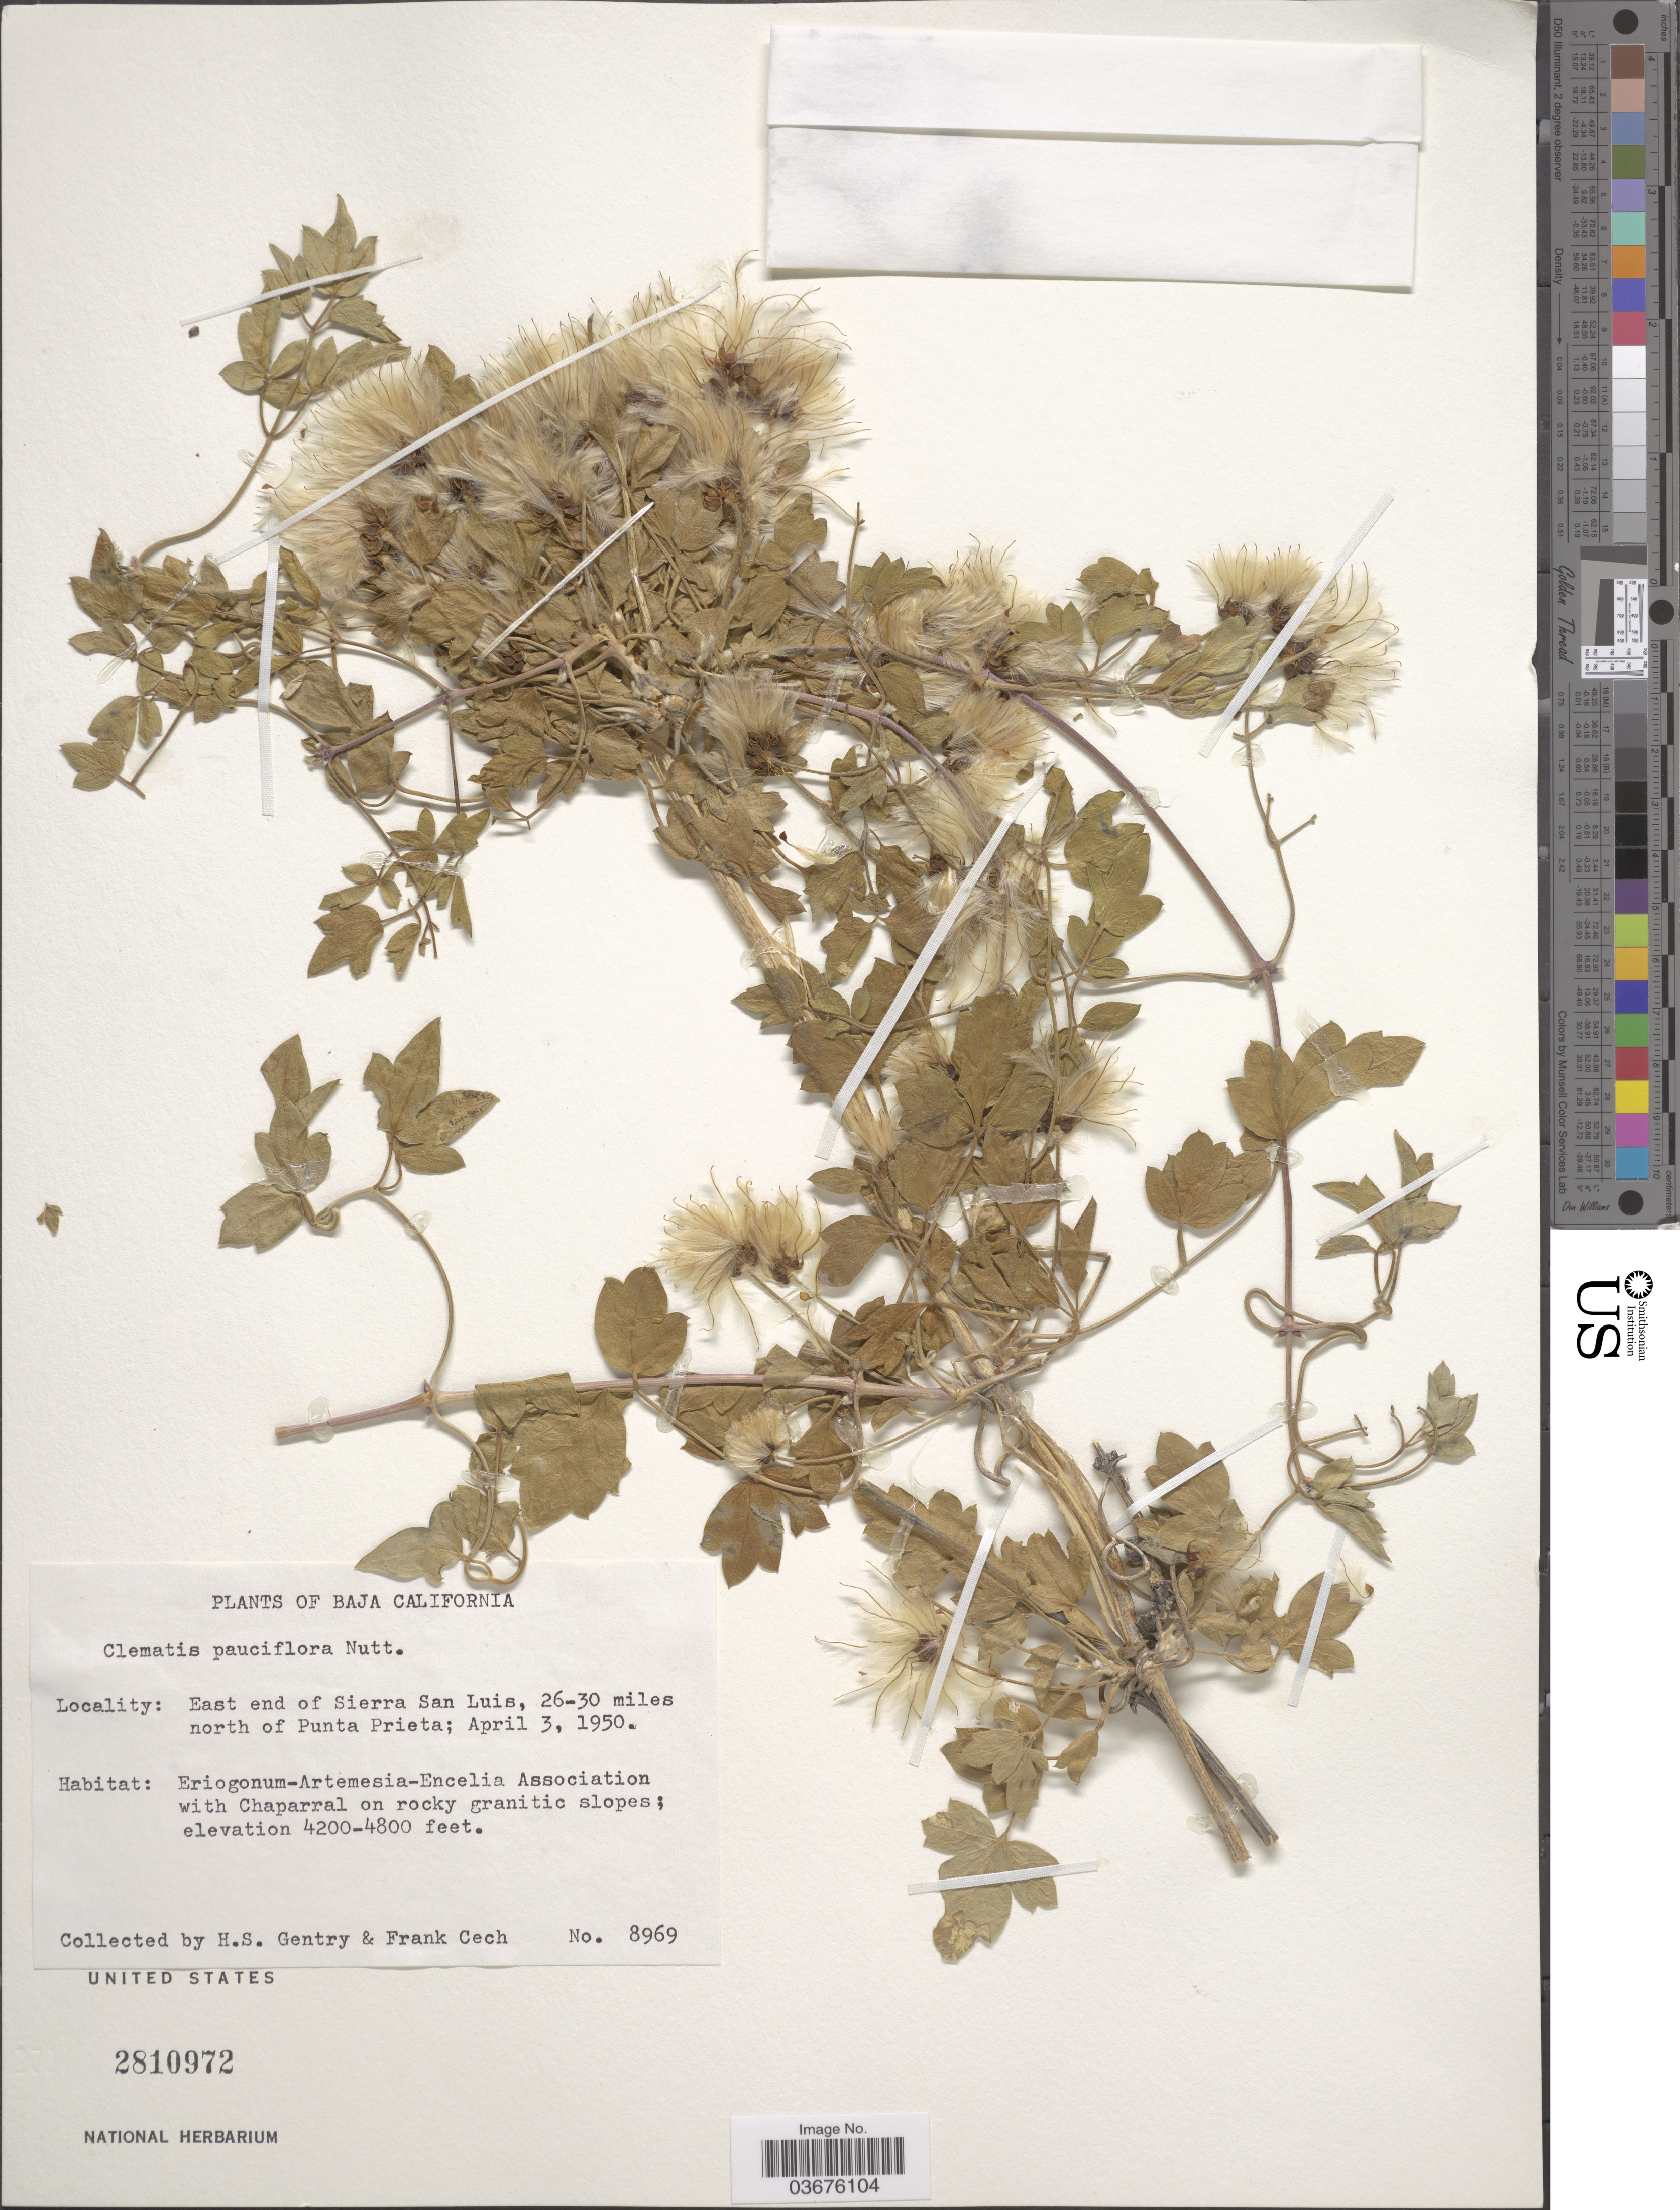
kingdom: Plantae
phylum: Tracheophyta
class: Magnoliopsida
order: Ranunculales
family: Ranunculaceae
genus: Clematis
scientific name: Clematis pauciflora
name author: Nutt. ex Torr. & A. Gray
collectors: H. S. Gentry & F. Cech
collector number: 8969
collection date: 1950-04-03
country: Mexico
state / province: Baja California Norte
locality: East end of Sierra San Luis, 26-30 miles north of Punta Prieta.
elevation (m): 1280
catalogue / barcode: US 2810972